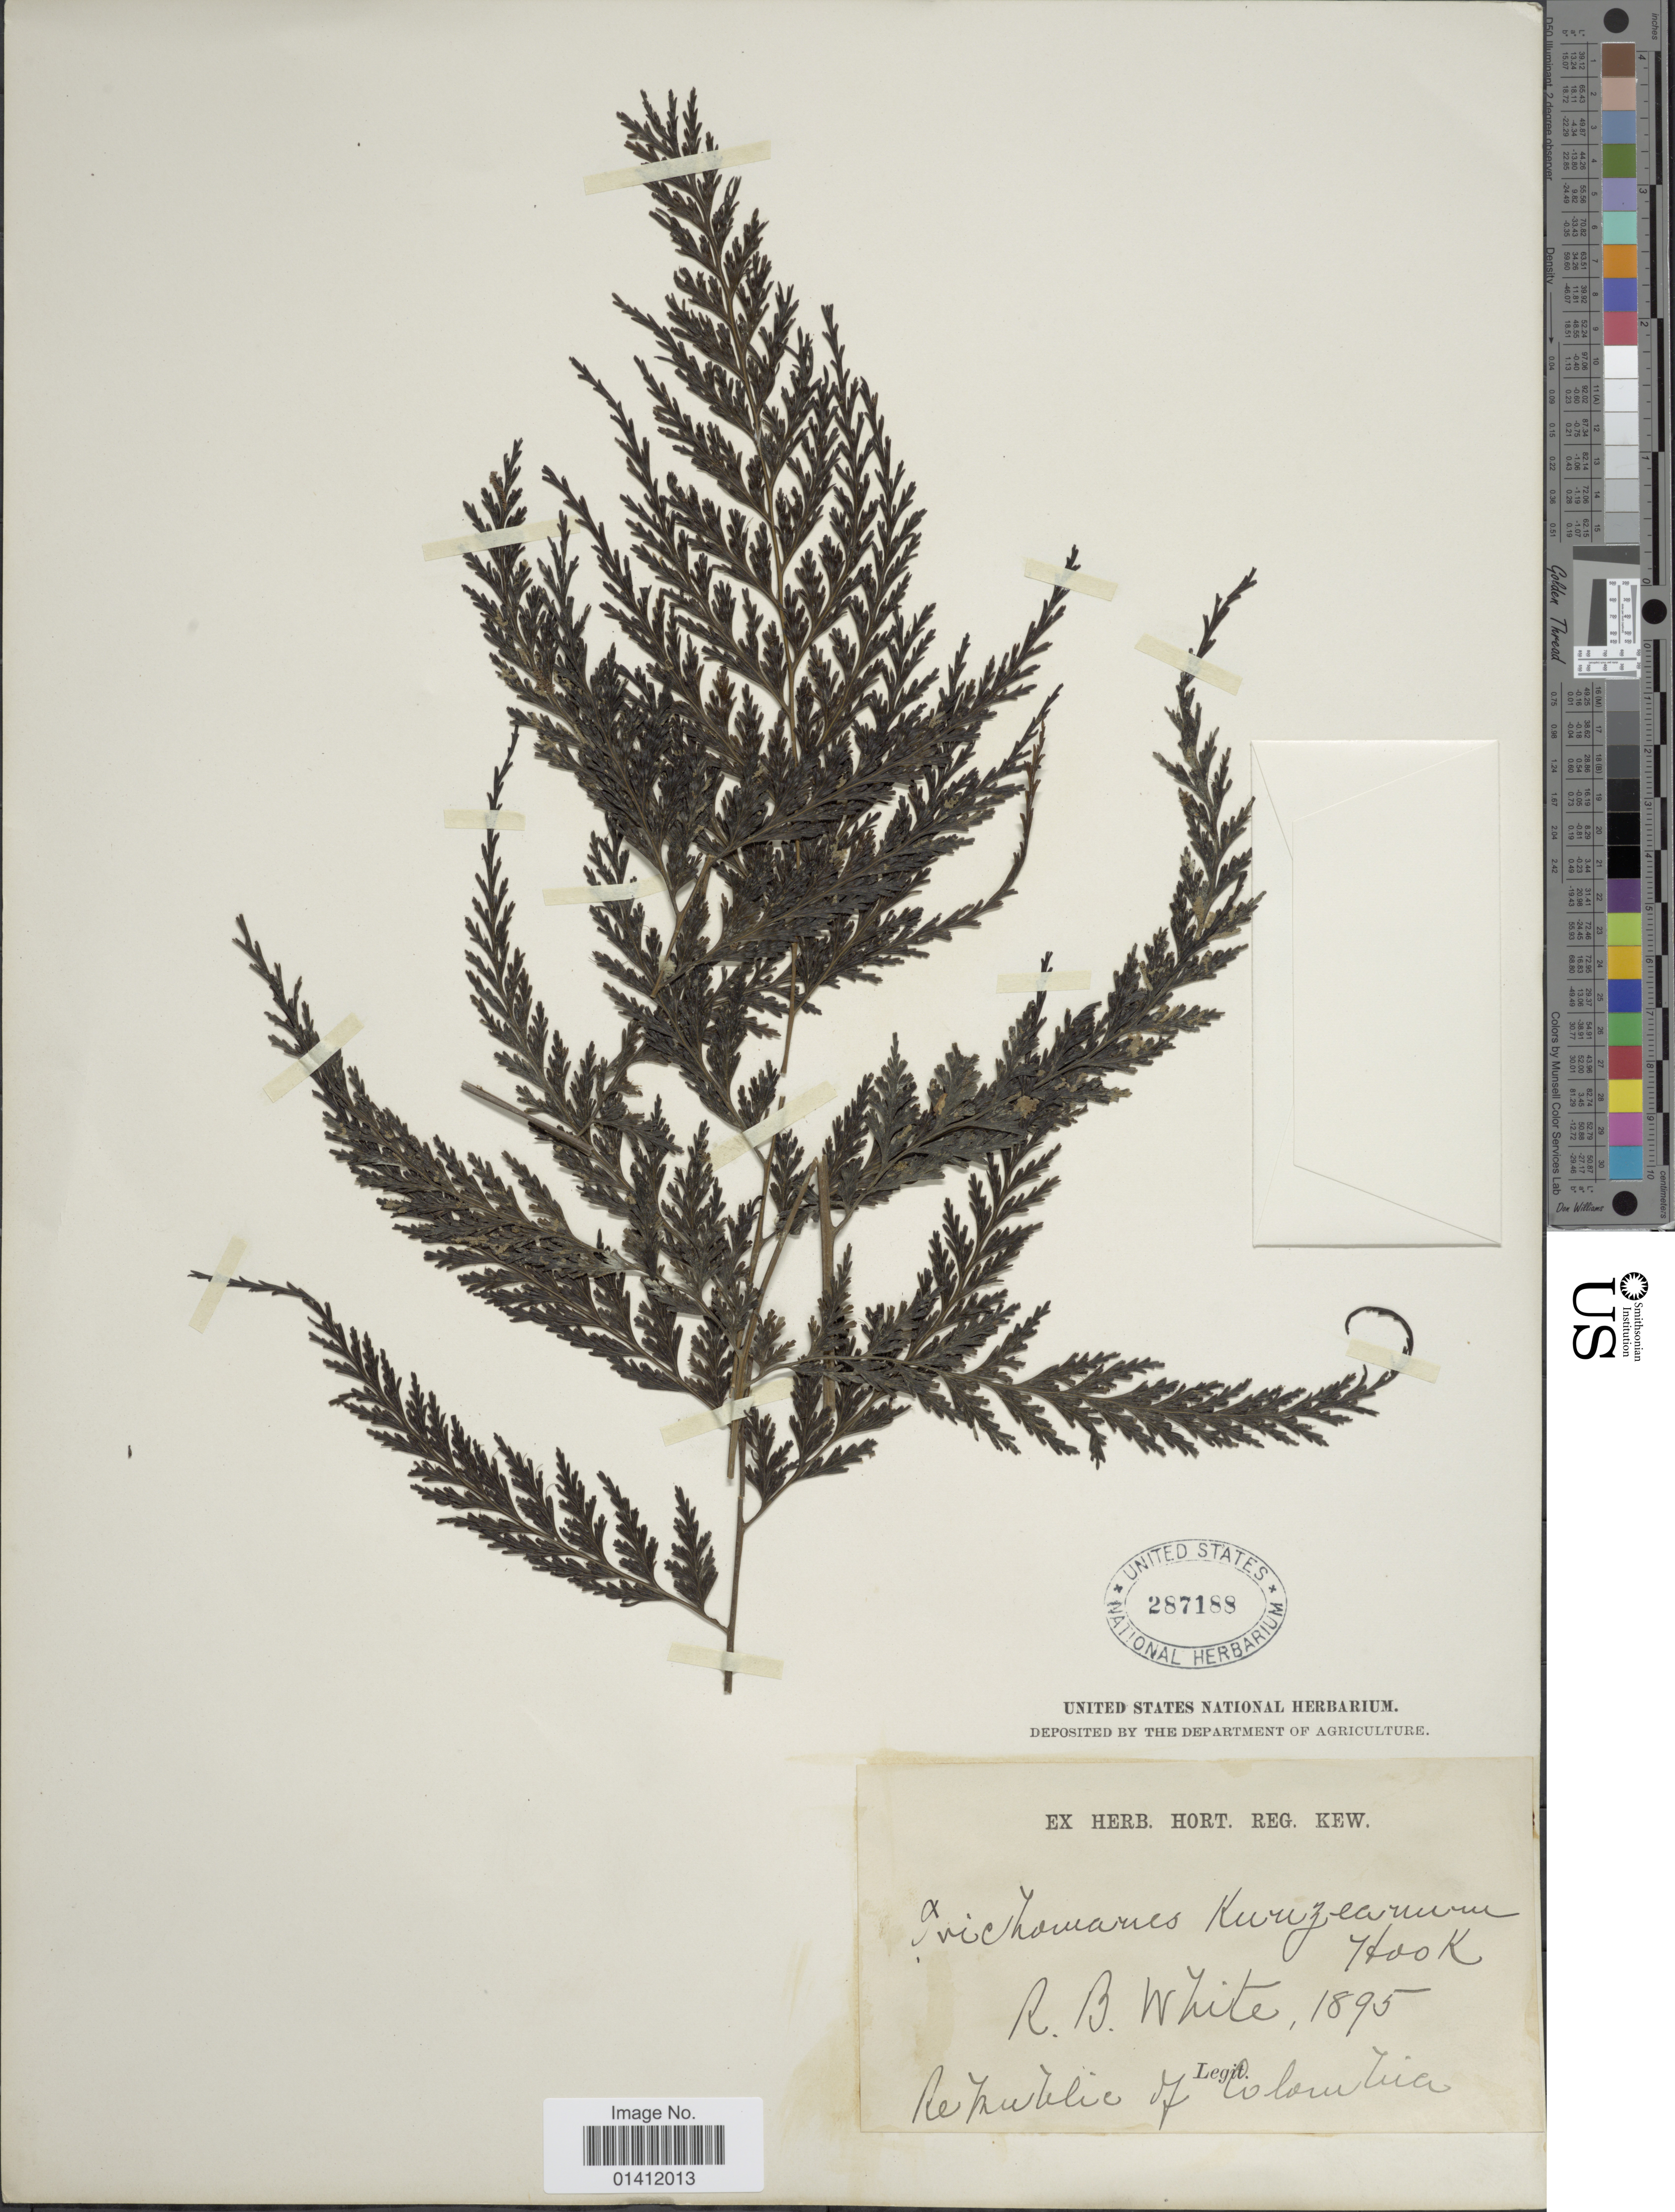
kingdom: Plantae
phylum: Tracheophyta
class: Polypodiopsida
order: Hymenophyllales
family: Hymenophyllaceae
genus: Vandenboschia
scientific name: Vandenboschia radicans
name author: (Sw.) Copel.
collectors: R. B. White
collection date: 1895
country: Colombia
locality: Republic of Colombia.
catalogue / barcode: US 287188